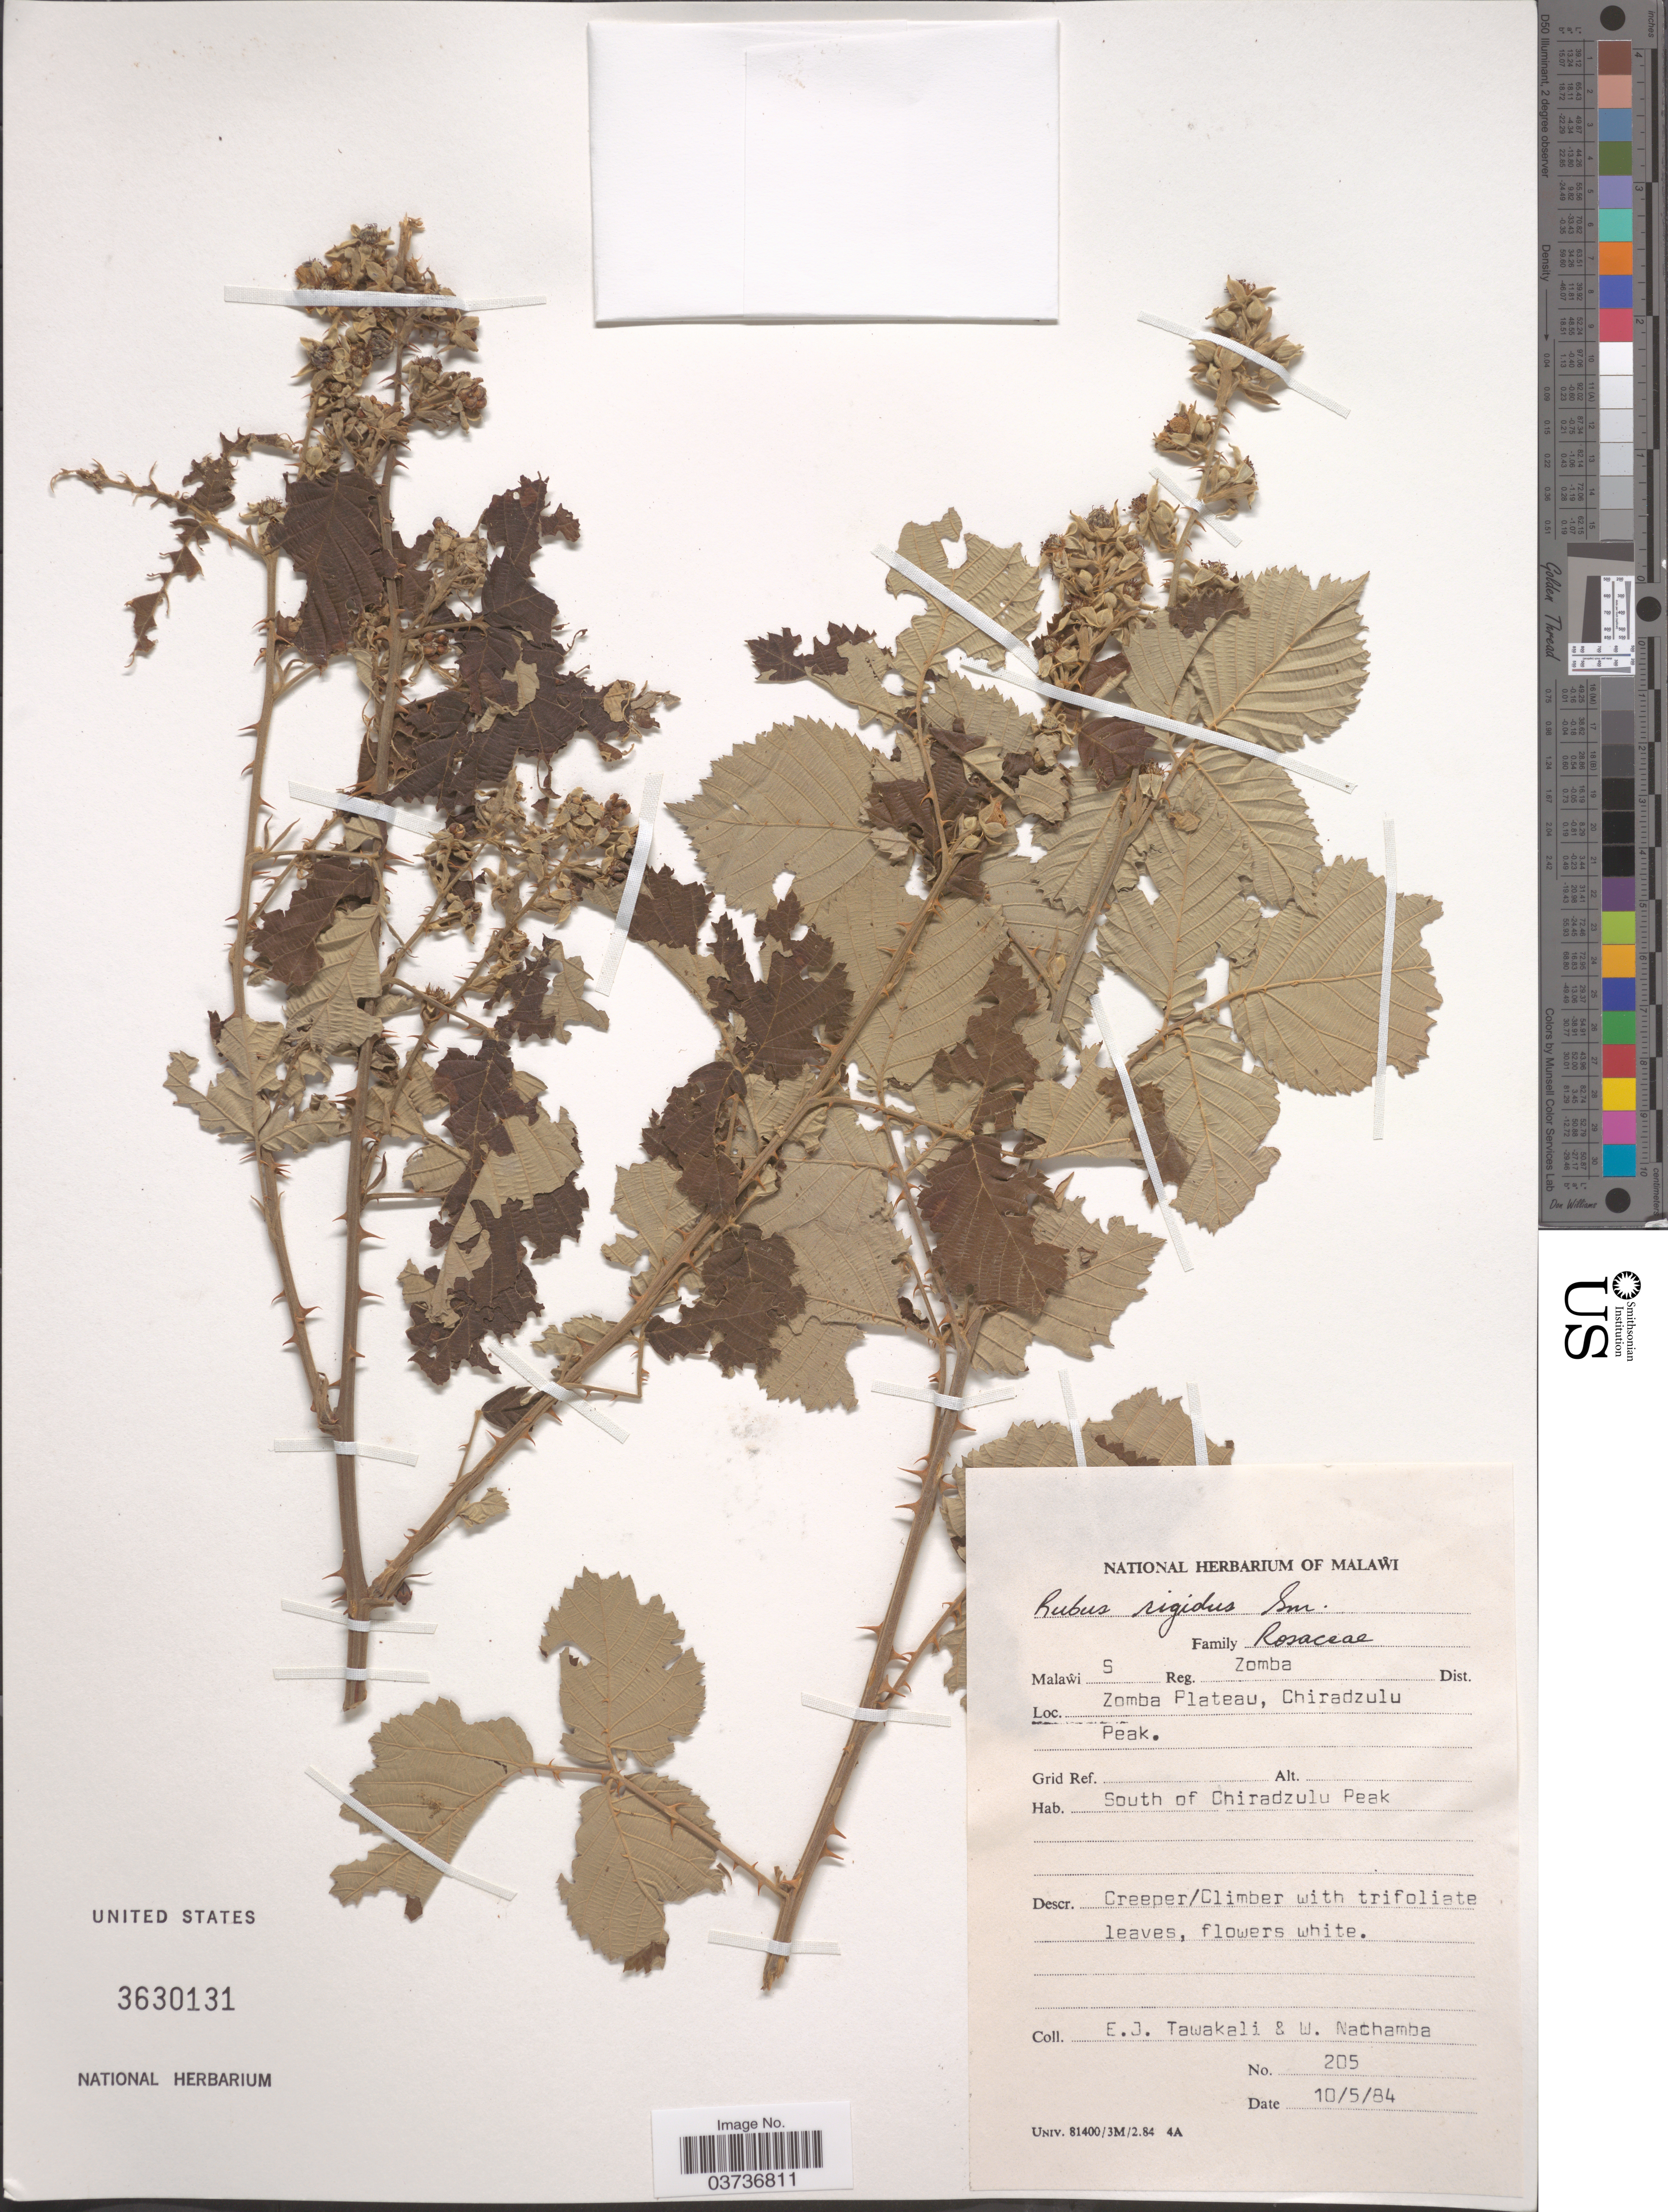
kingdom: Plantae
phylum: Tracheophyta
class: Magnoliopsida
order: Rosales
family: Rosaceae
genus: Rubus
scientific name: Rubus rigidus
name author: Sm.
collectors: E. Tawakali & W. Nachamba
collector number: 205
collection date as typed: Transcribed d/m/y: 10/5/84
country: Malawi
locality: Malawi S Reg. Zomba Dist. Zomba Plateau, Chiradzulu Peak. South of Chiradzulu Peak.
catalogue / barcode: US 3630131